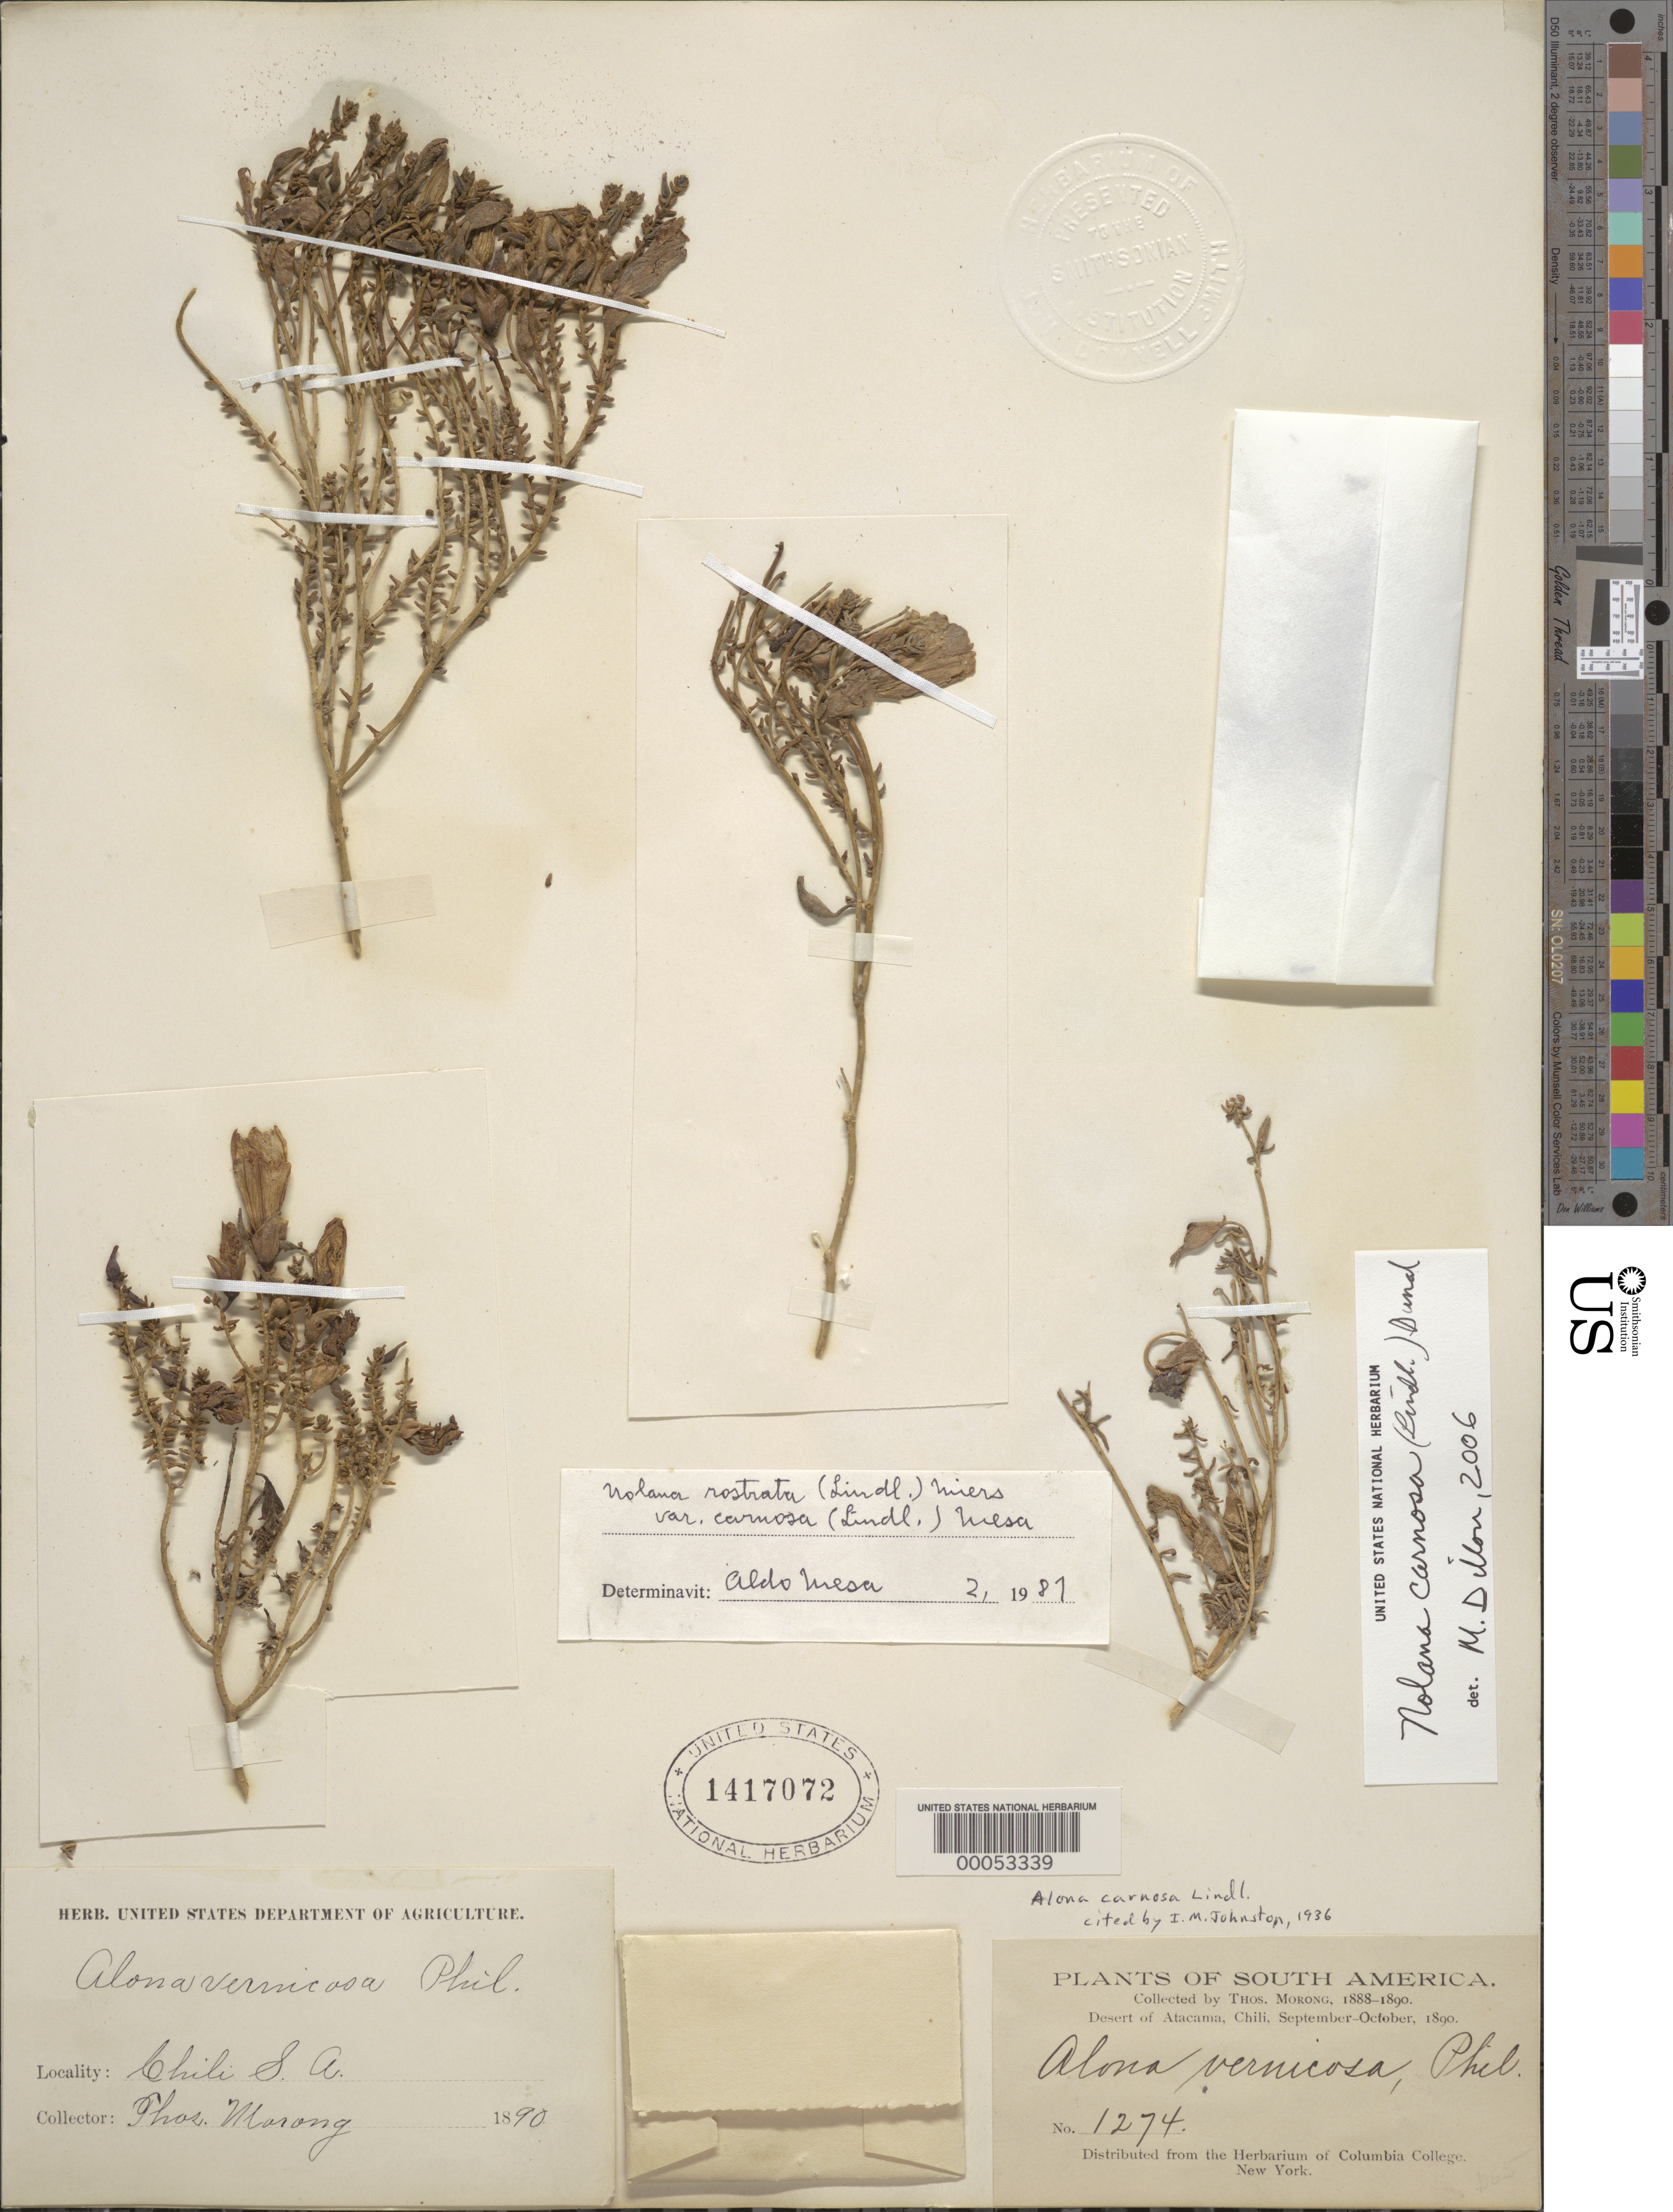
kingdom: Plantae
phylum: Tracheophyta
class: Magnoliopsida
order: Solanales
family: Solanaceae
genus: Nolana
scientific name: Nolana rostrata var. carnosa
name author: (Lindl.) Mesa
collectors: T. Morong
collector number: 1274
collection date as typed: Sep 1890 to -- Oct 1890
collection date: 1890-09/1890-10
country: Chile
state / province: Atacama (III)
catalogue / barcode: US 1417072